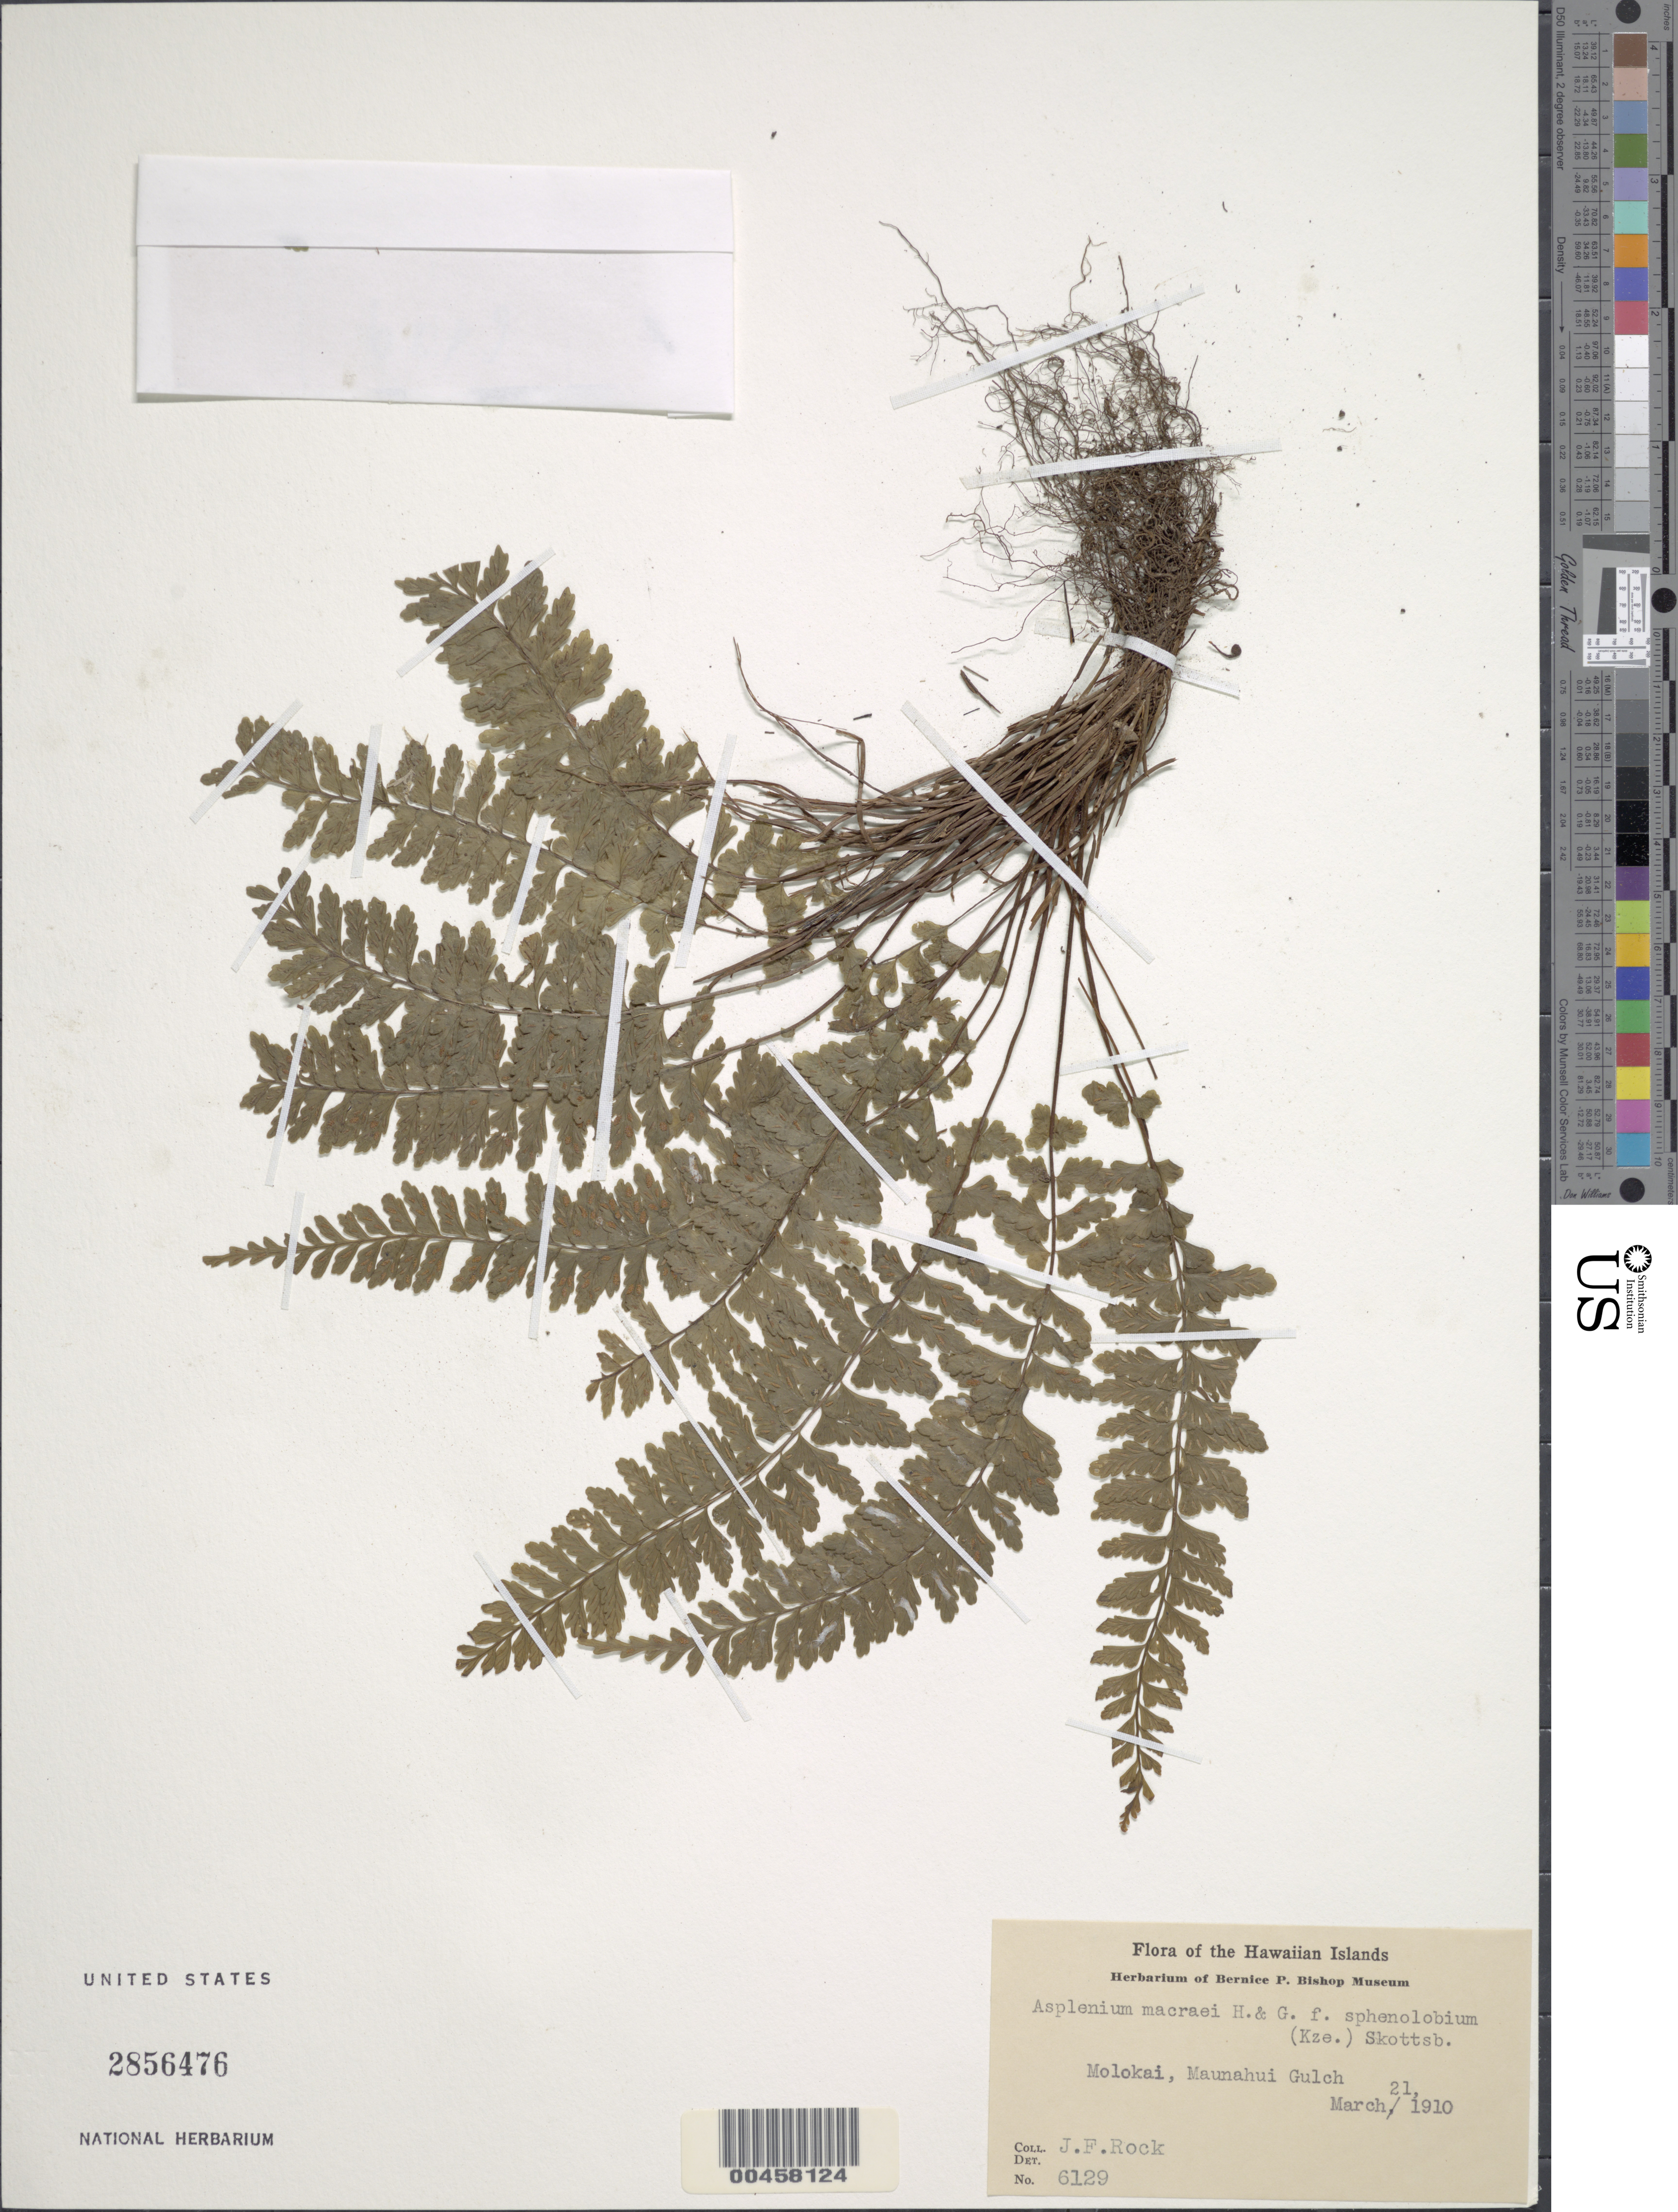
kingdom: Plantae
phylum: Tracheophyta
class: Polypodiopsida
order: Polypodiales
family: Aspleniaceae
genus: Asplenium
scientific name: Asplenium macraei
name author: Hook. & Grev.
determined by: Wagner, W. L., (BOT), Smithsonian Institution - National Museum of Natural History (UNITED STATES)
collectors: J. F. Rock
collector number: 6129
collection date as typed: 21 Mar 1910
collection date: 1910-03-21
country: United States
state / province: Hawaii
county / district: Maui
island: Moloka'i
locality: Maunahui Gulch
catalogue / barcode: US 2856476